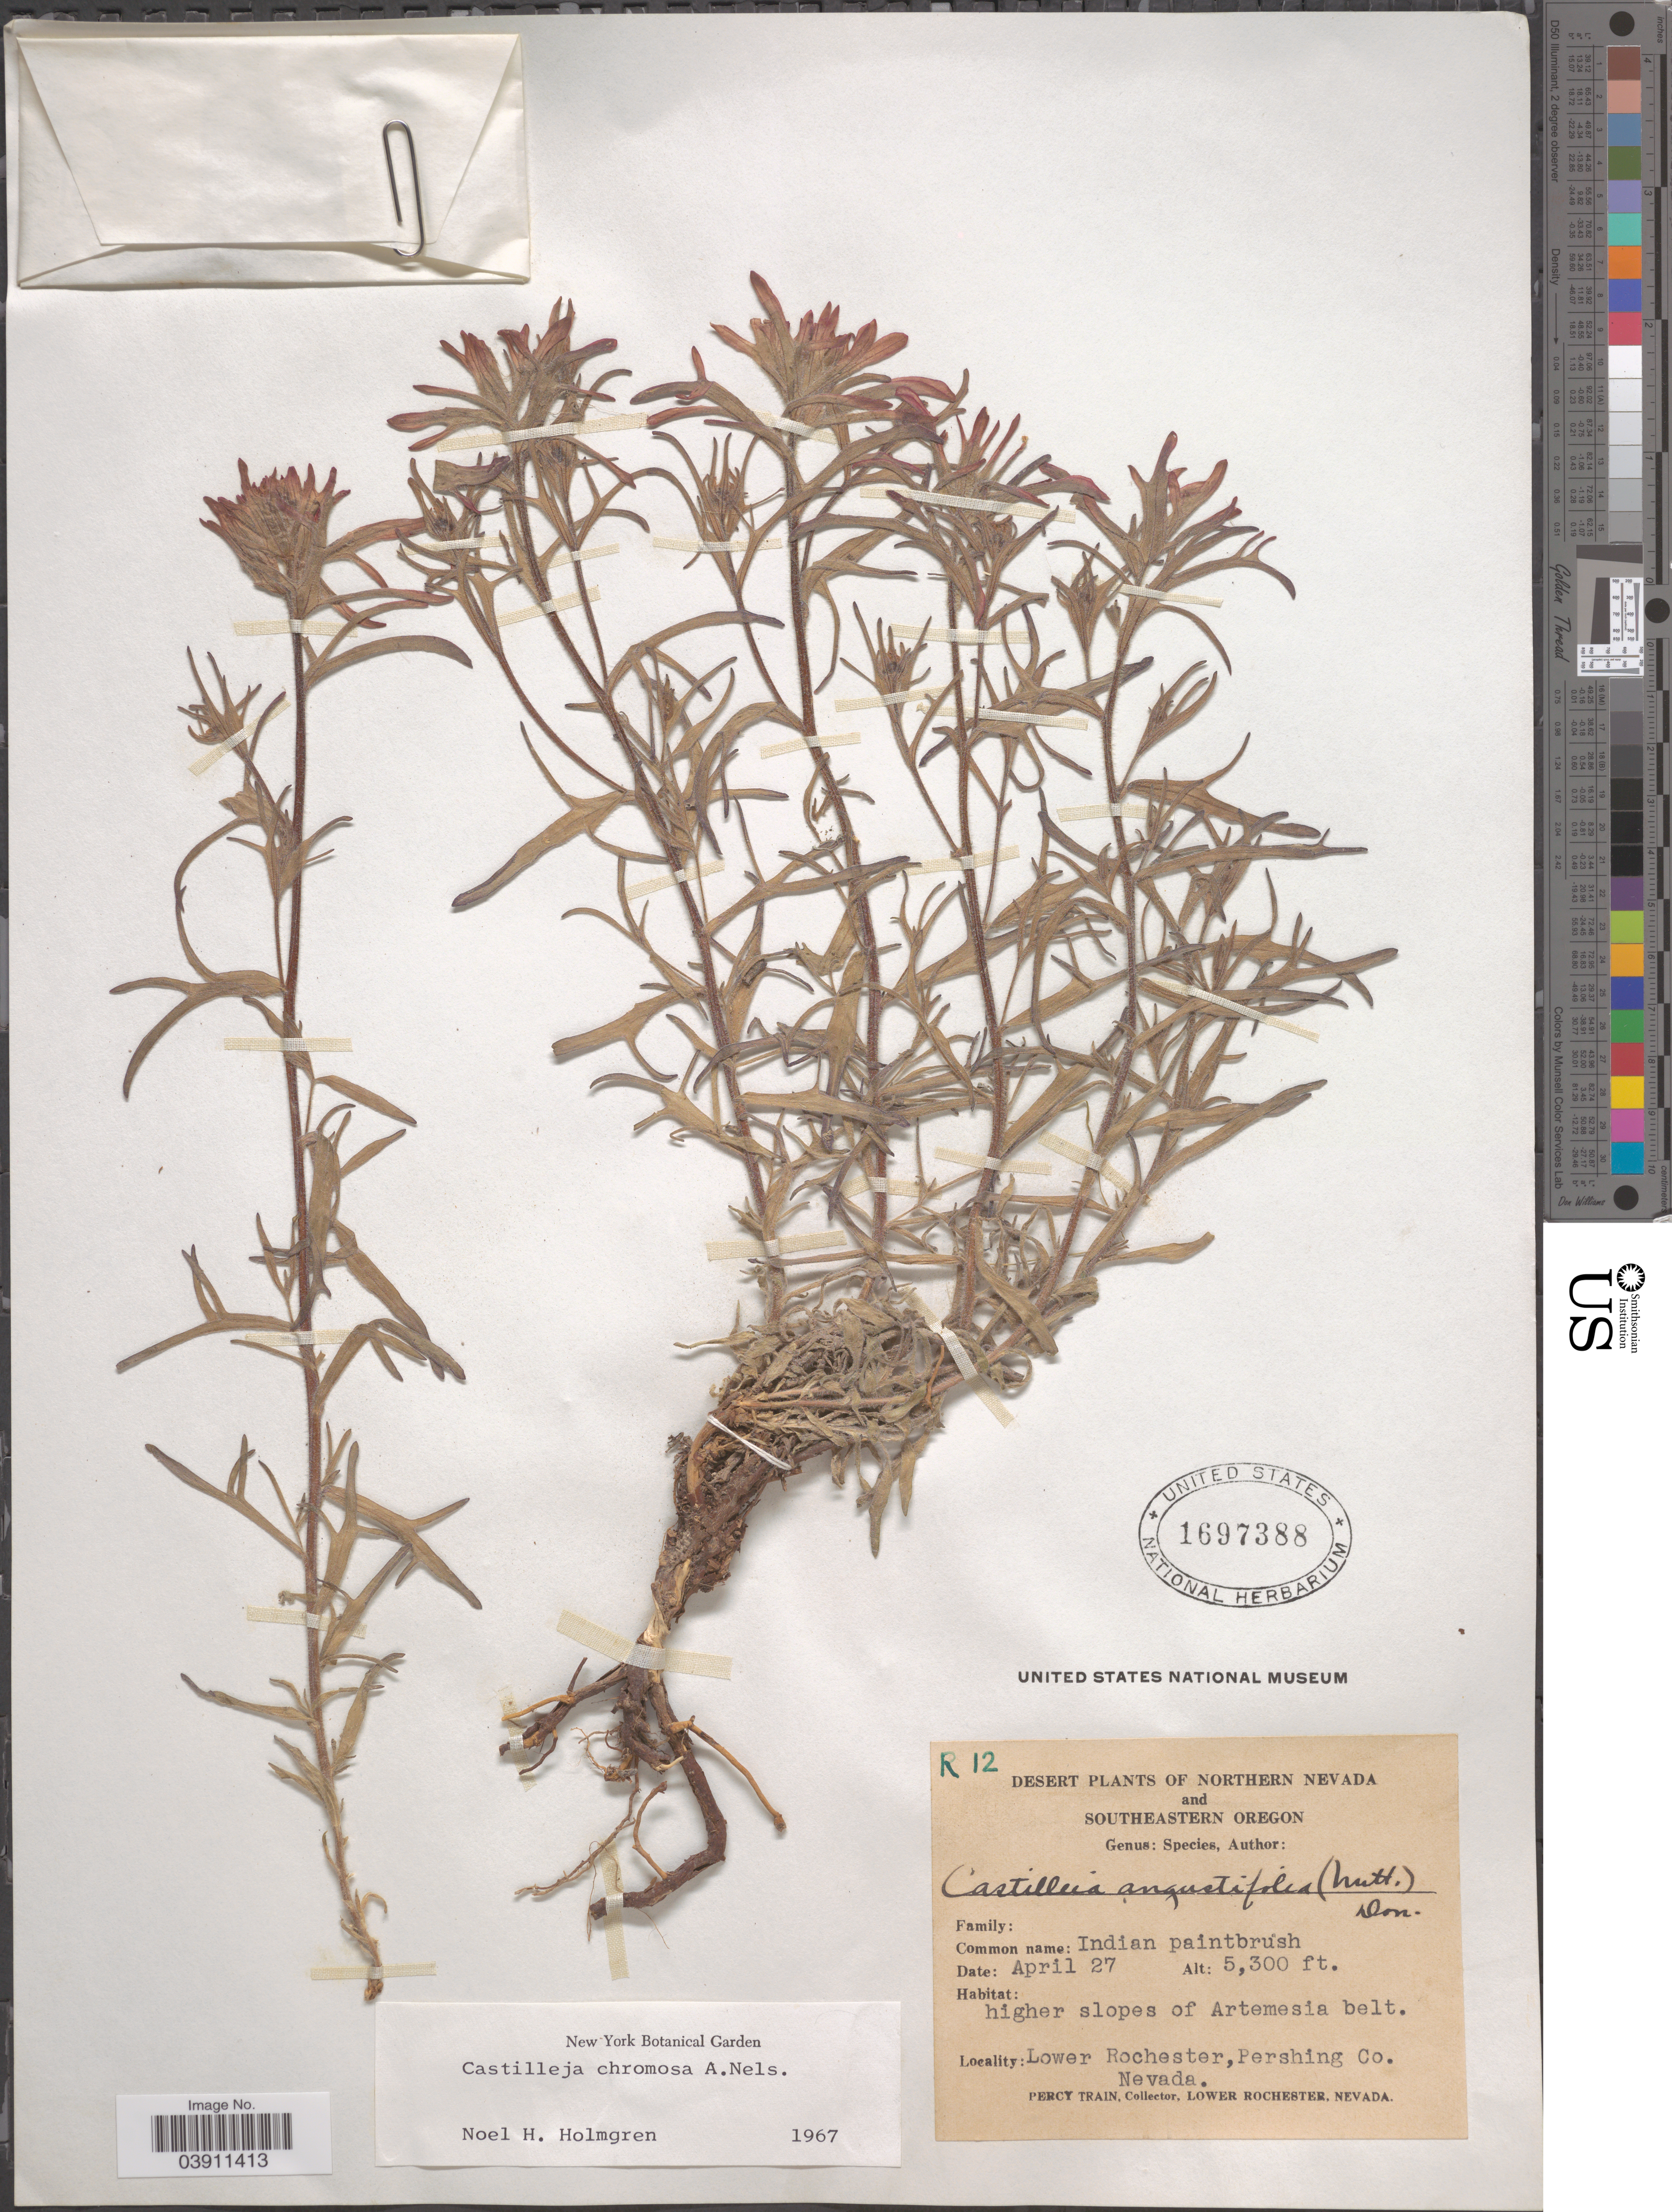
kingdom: Plantae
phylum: Tracheophyta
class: Magnoliopsida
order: Lamiales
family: Orobanchaceae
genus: Castilleja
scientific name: Castilleja chromosa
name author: A. Nelson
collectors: P. Train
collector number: R12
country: United States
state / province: Nevada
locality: Northern Nevada. Higher slopes of Artemesia belt. Lower Rochester, Pershing Co.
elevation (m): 1615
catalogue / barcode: US 1697388